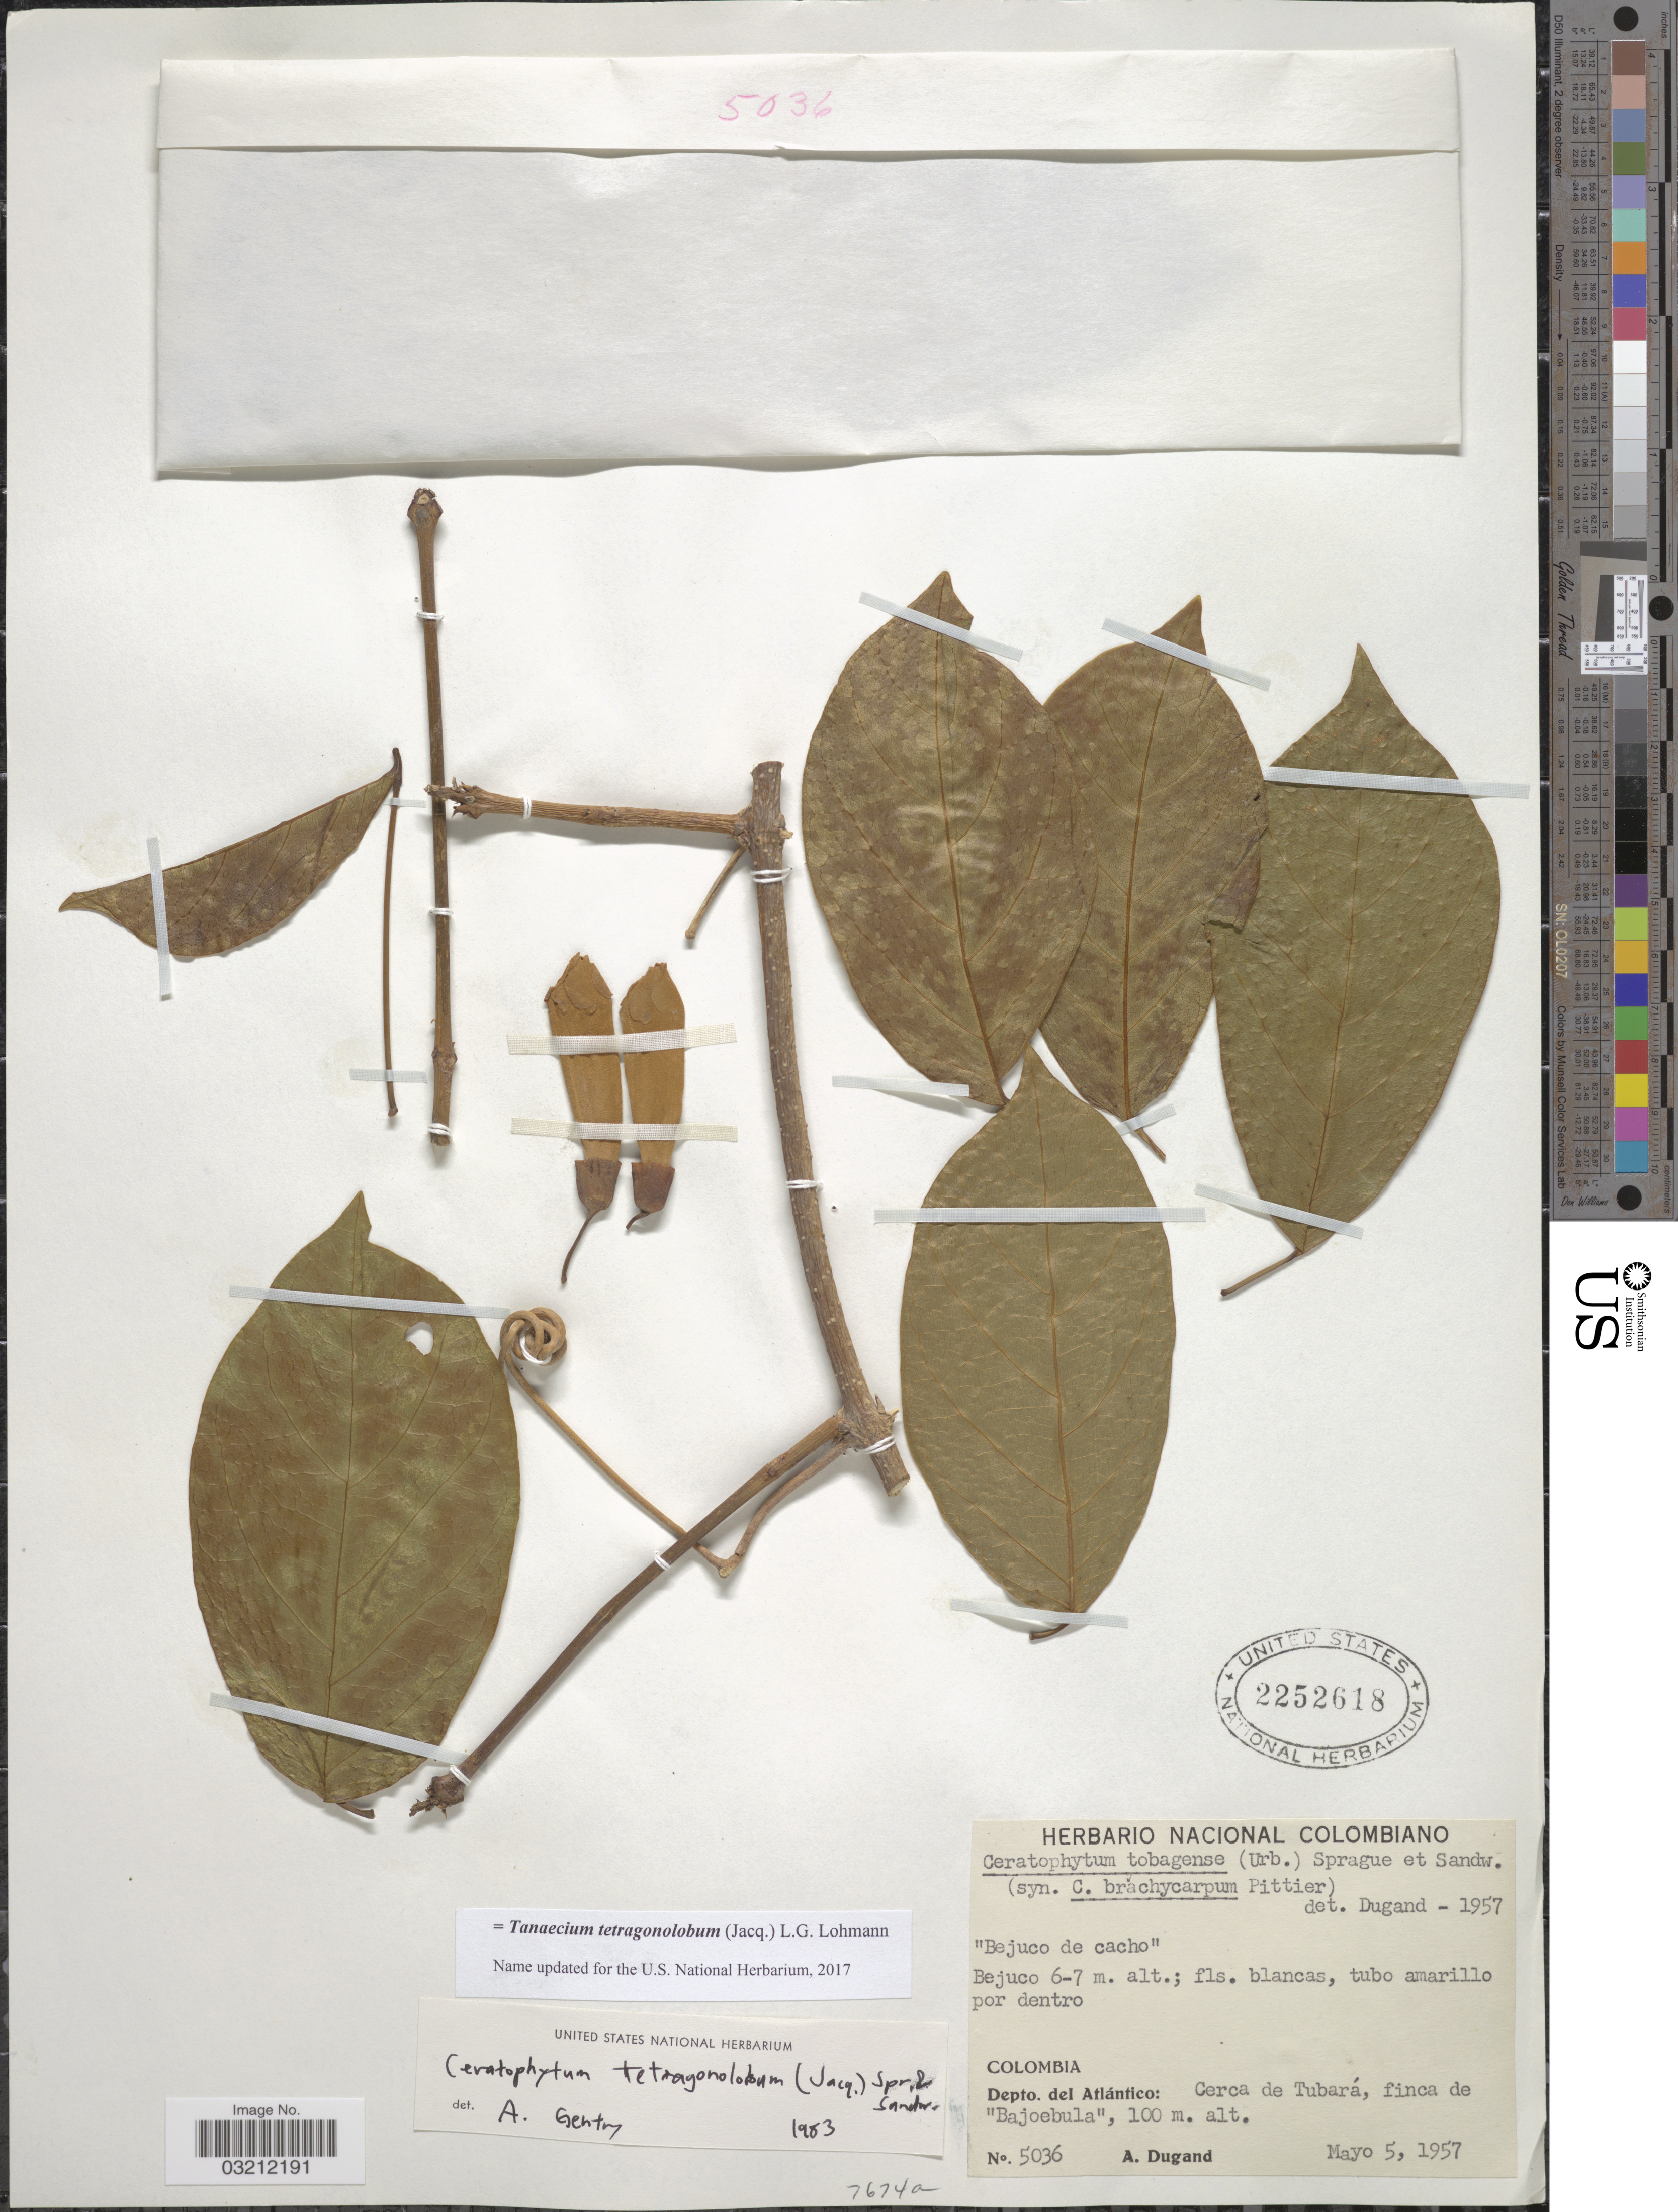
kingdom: Plantae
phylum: Tracheophyta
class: Magnoliopsida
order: Lamiales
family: Bignoniaceae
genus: Tanaecium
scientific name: Tanaecium tetragonolobum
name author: (Jacq.) L.G. Lohmann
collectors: A. Dugand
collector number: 5036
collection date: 1957-05-05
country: Colombia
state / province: Atlántico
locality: Depto. del Atlántico: Cerca de Tubará, finca de "Bajoebula".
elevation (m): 100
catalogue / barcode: US 2252618